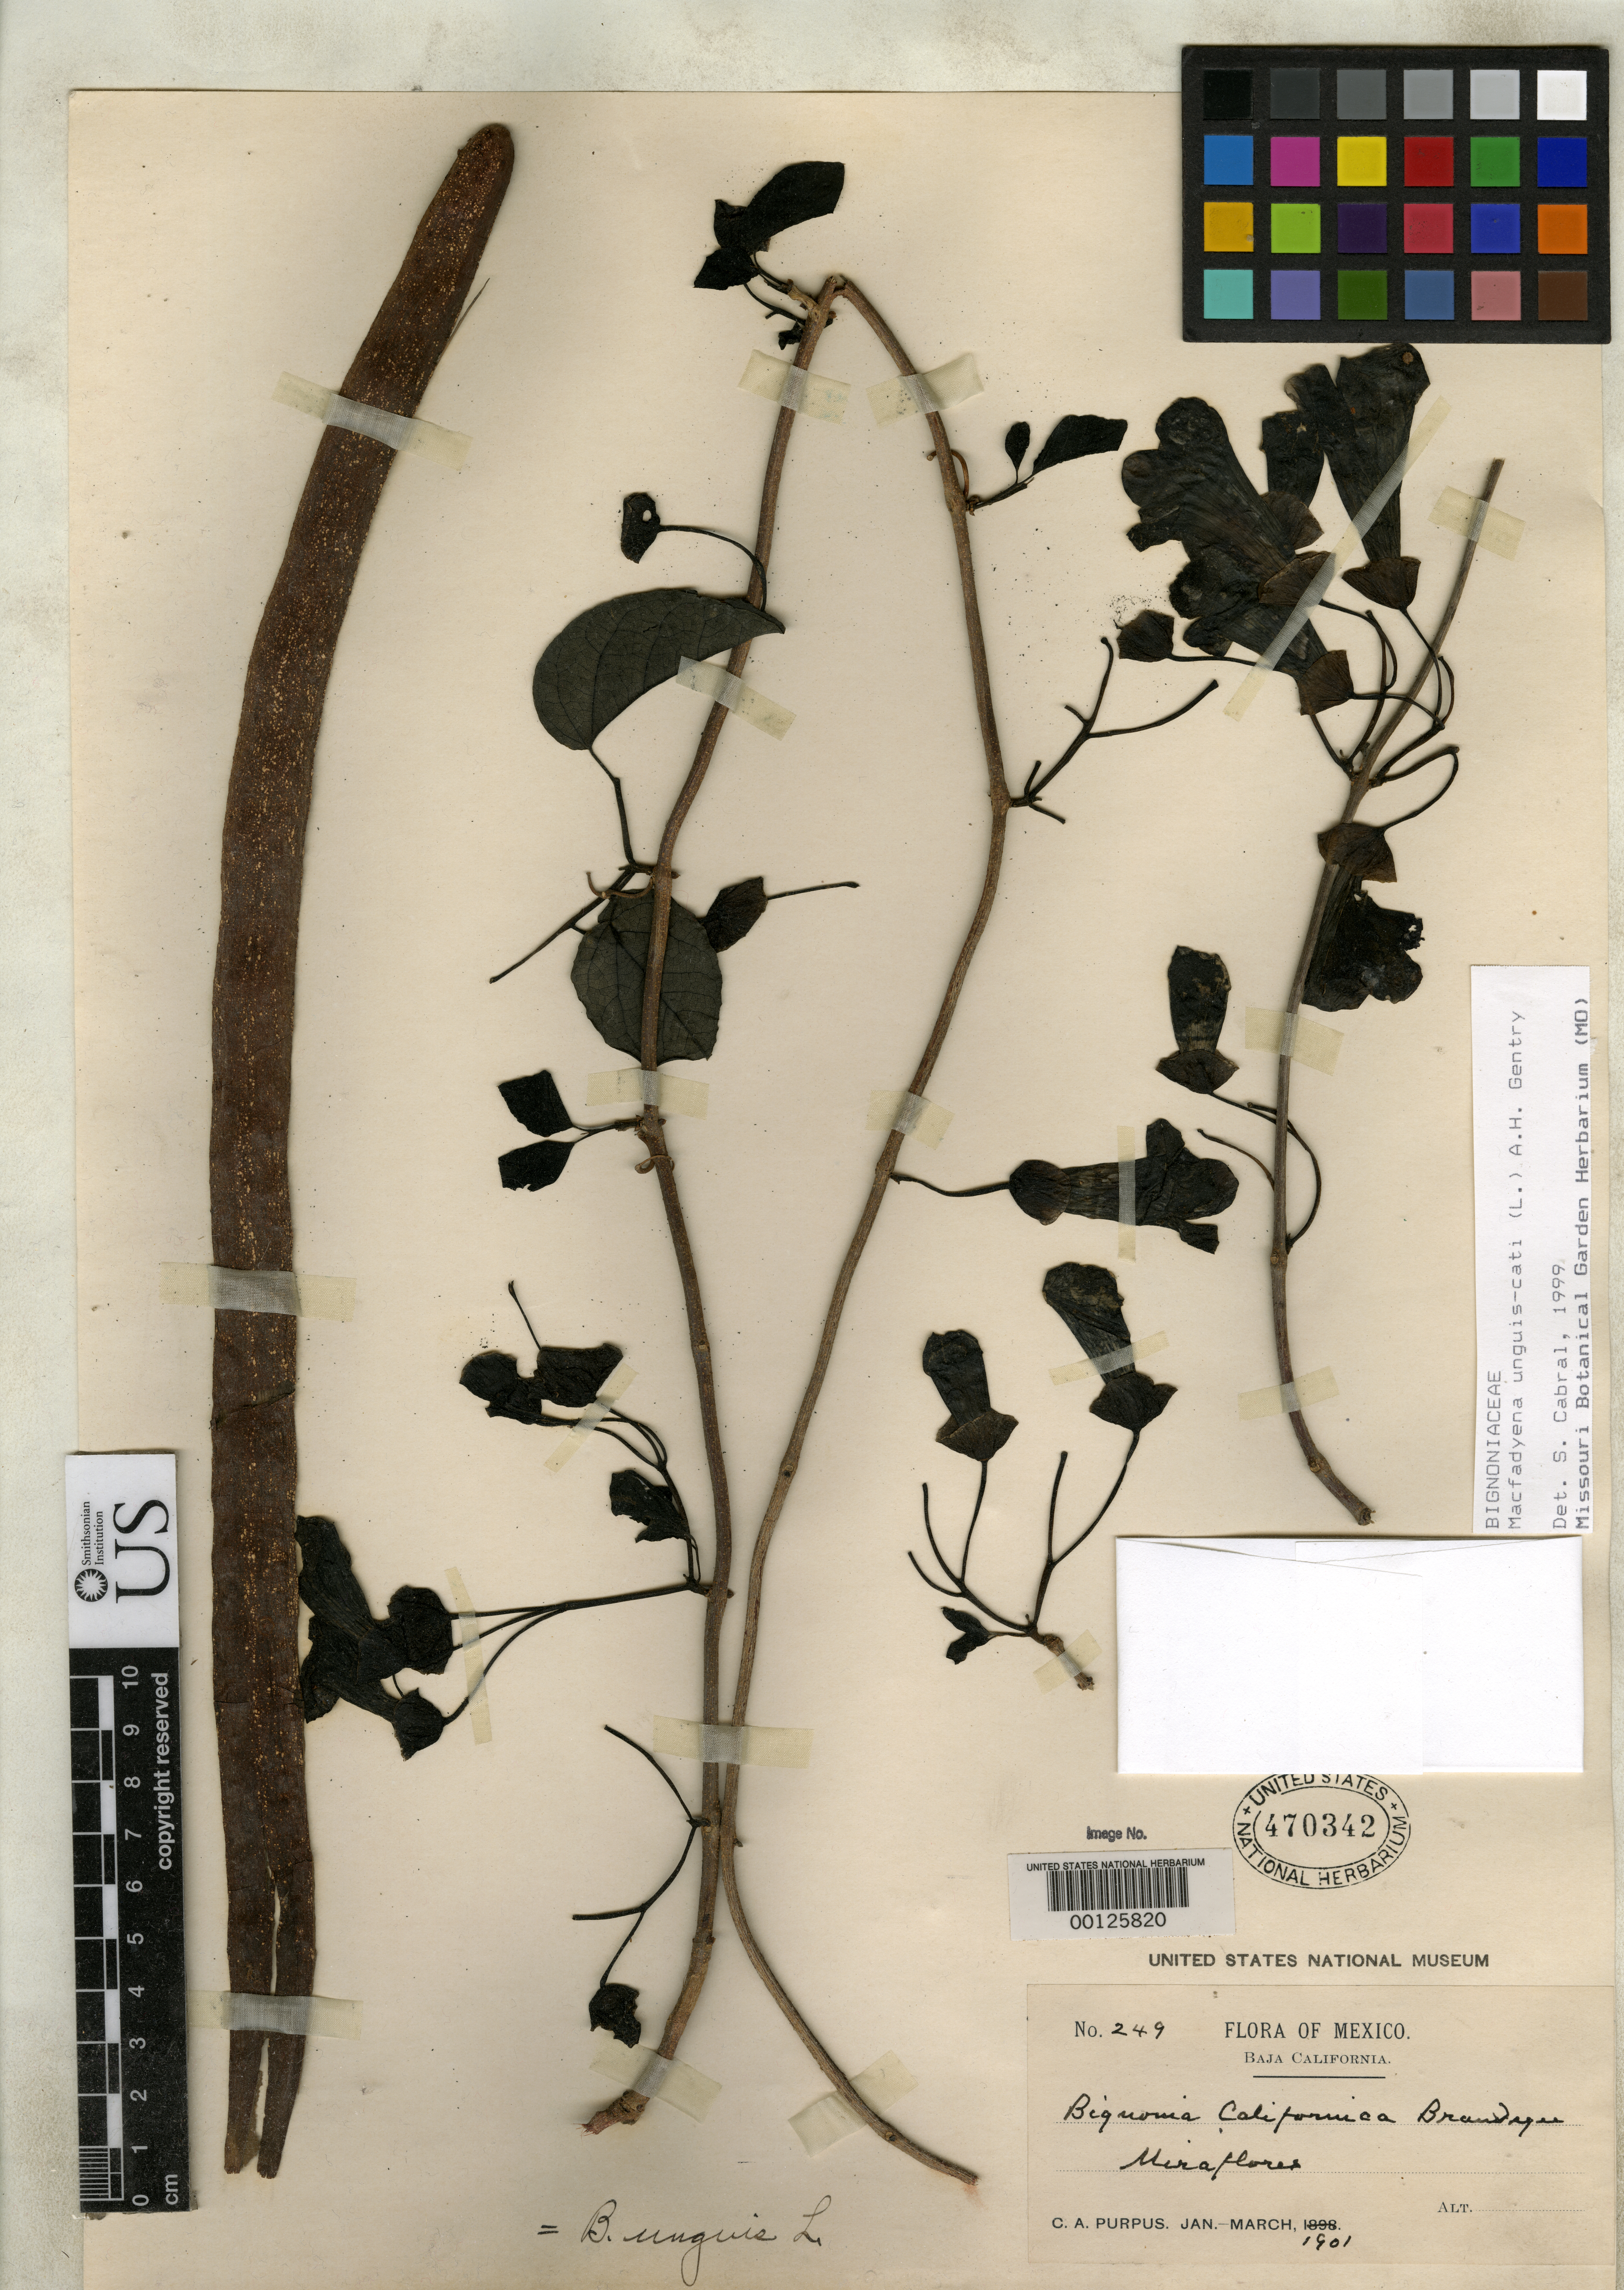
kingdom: Plantae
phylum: Tracheophyta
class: Magnoliopsida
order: Lamiales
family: Bignoniaceae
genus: Bignonia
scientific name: Bignonia californica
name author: Brandegee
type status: Syntype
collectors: C. A. Purpus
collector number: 249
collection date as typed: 1901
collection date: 1901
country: Mexico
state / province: Baja California Sur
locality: Miraflores.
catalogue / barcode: US 470342